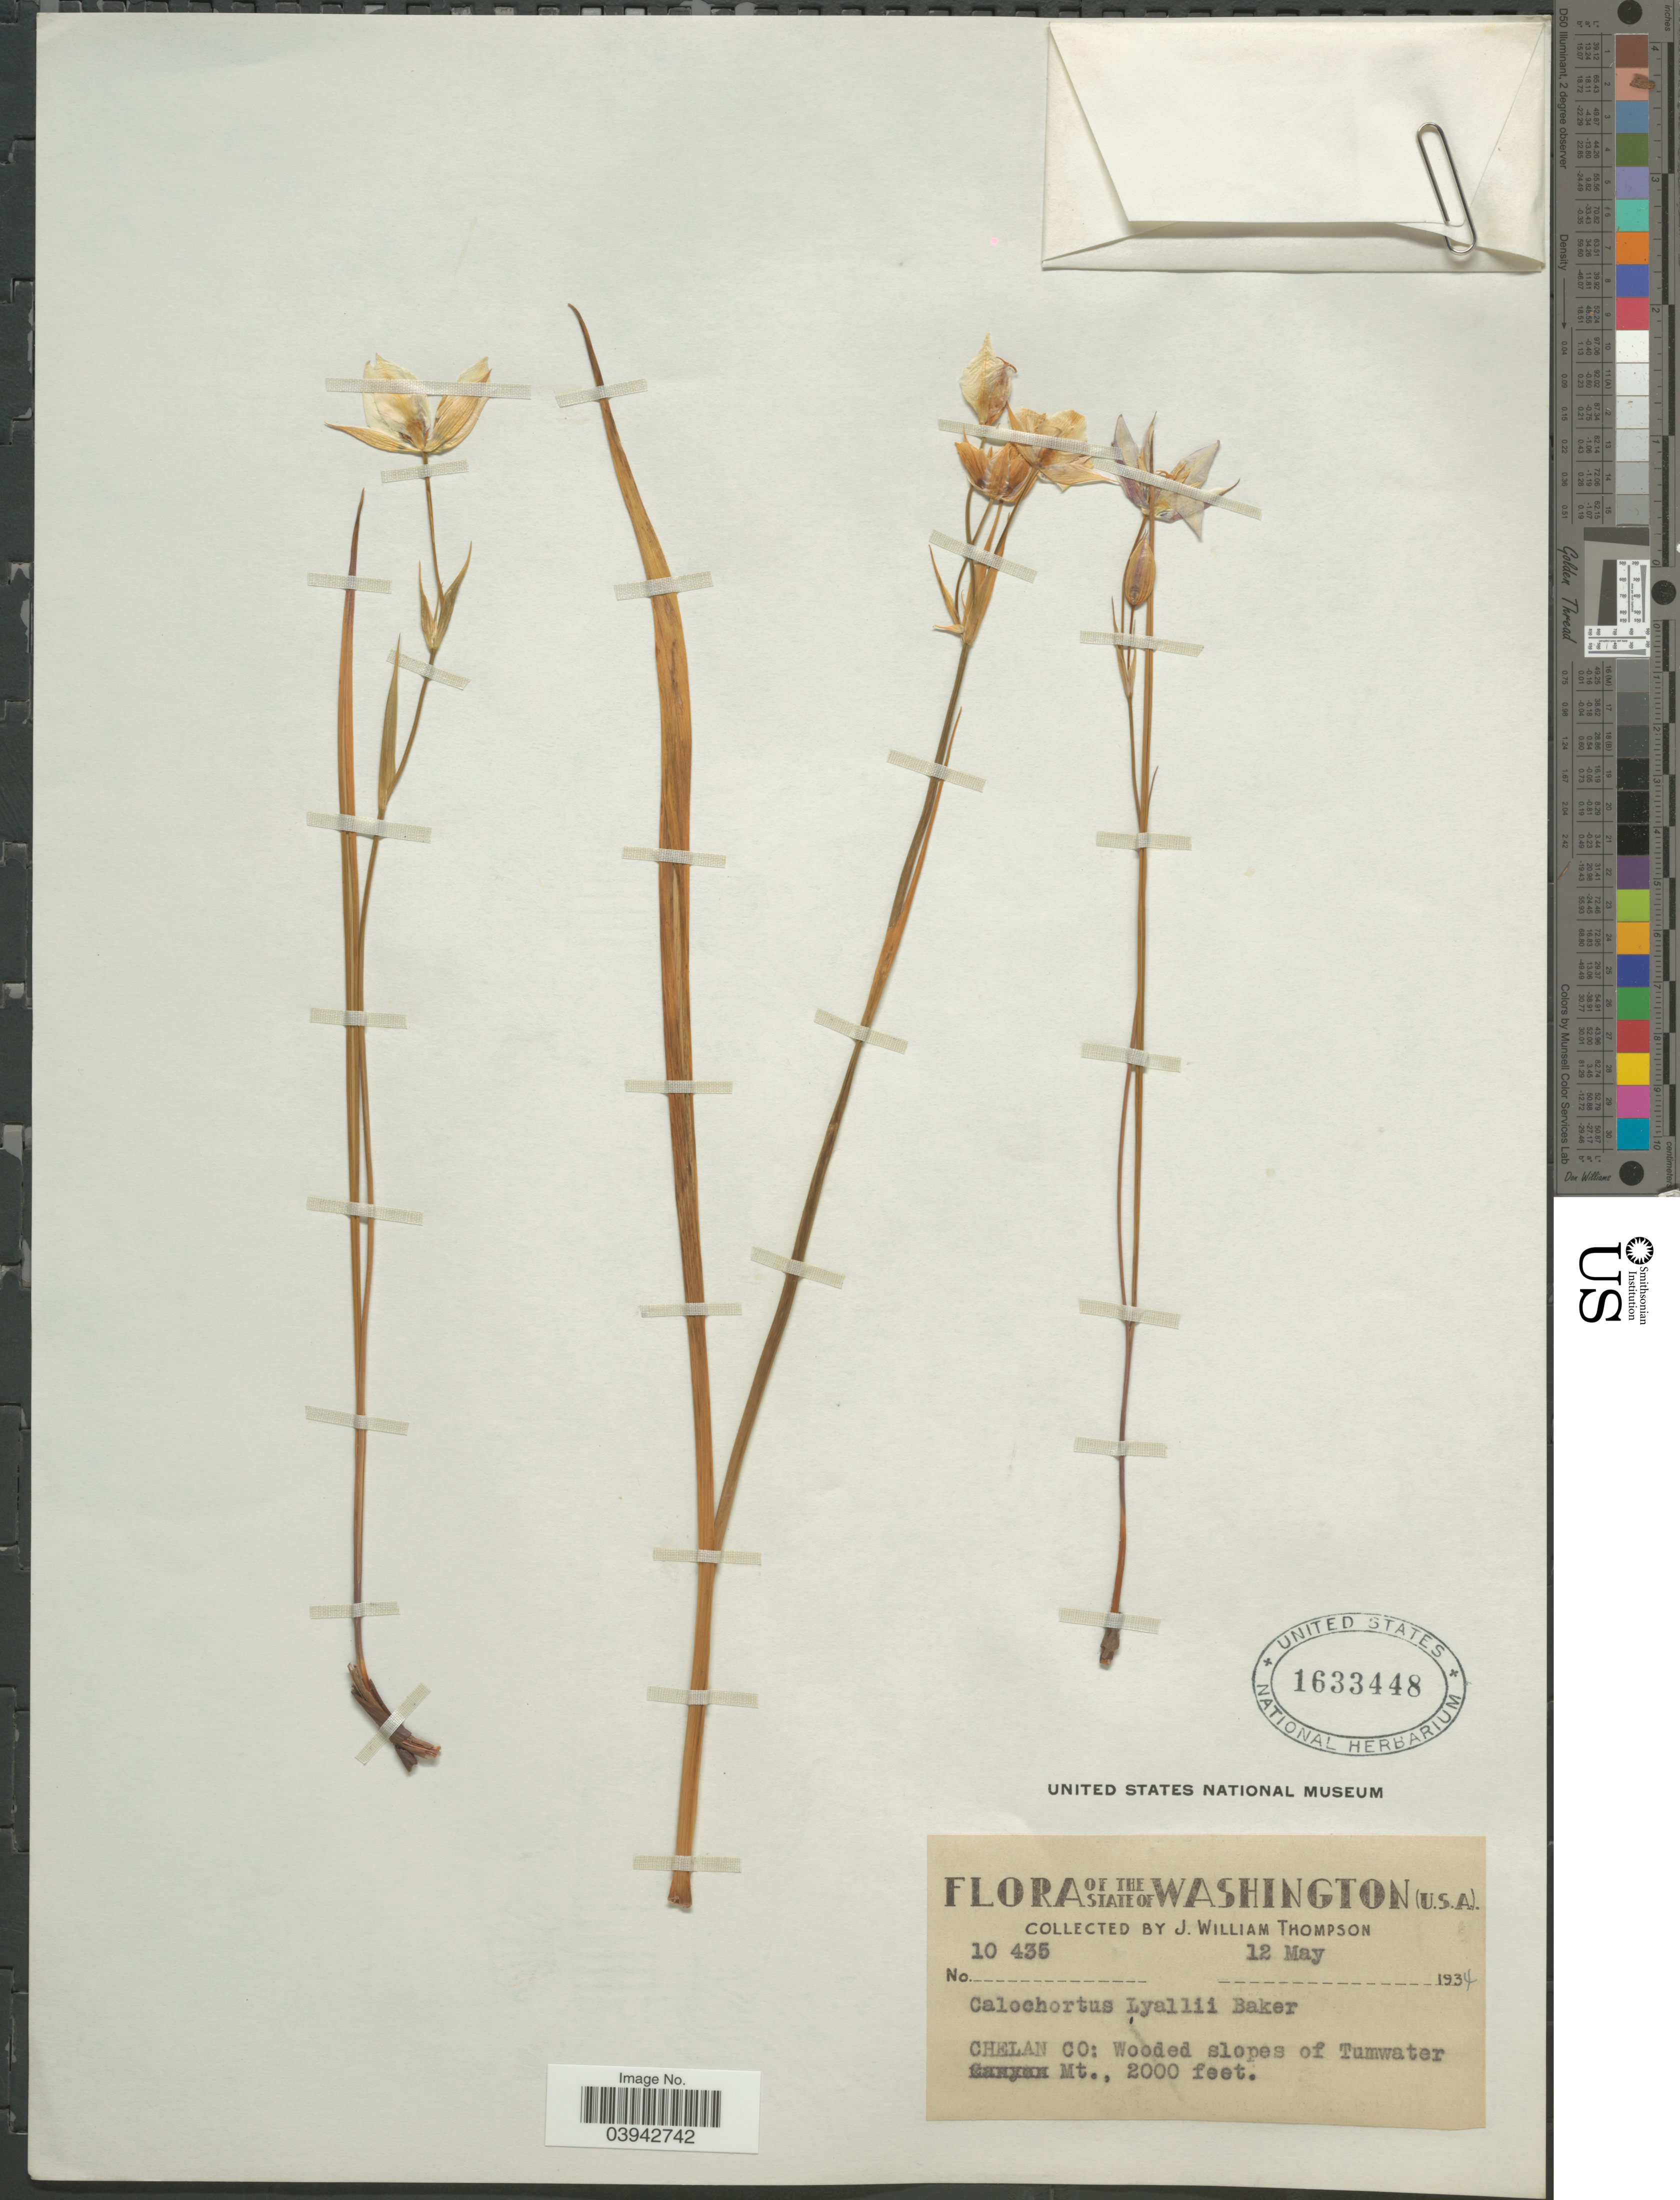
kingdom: Plantae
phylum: Tracheophyta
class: Liliopsida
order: Liliales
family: Liliaceae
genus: Calochortus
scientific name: Calochortus lyallii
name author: Baker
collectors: J. W. Thompson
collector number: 10435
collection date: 1934-05-12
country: United States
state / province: Washington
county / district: Chelan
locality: Chelan Co: Wooded slopes of Tumwater Mt.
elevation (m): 610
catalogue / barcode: US 1633448